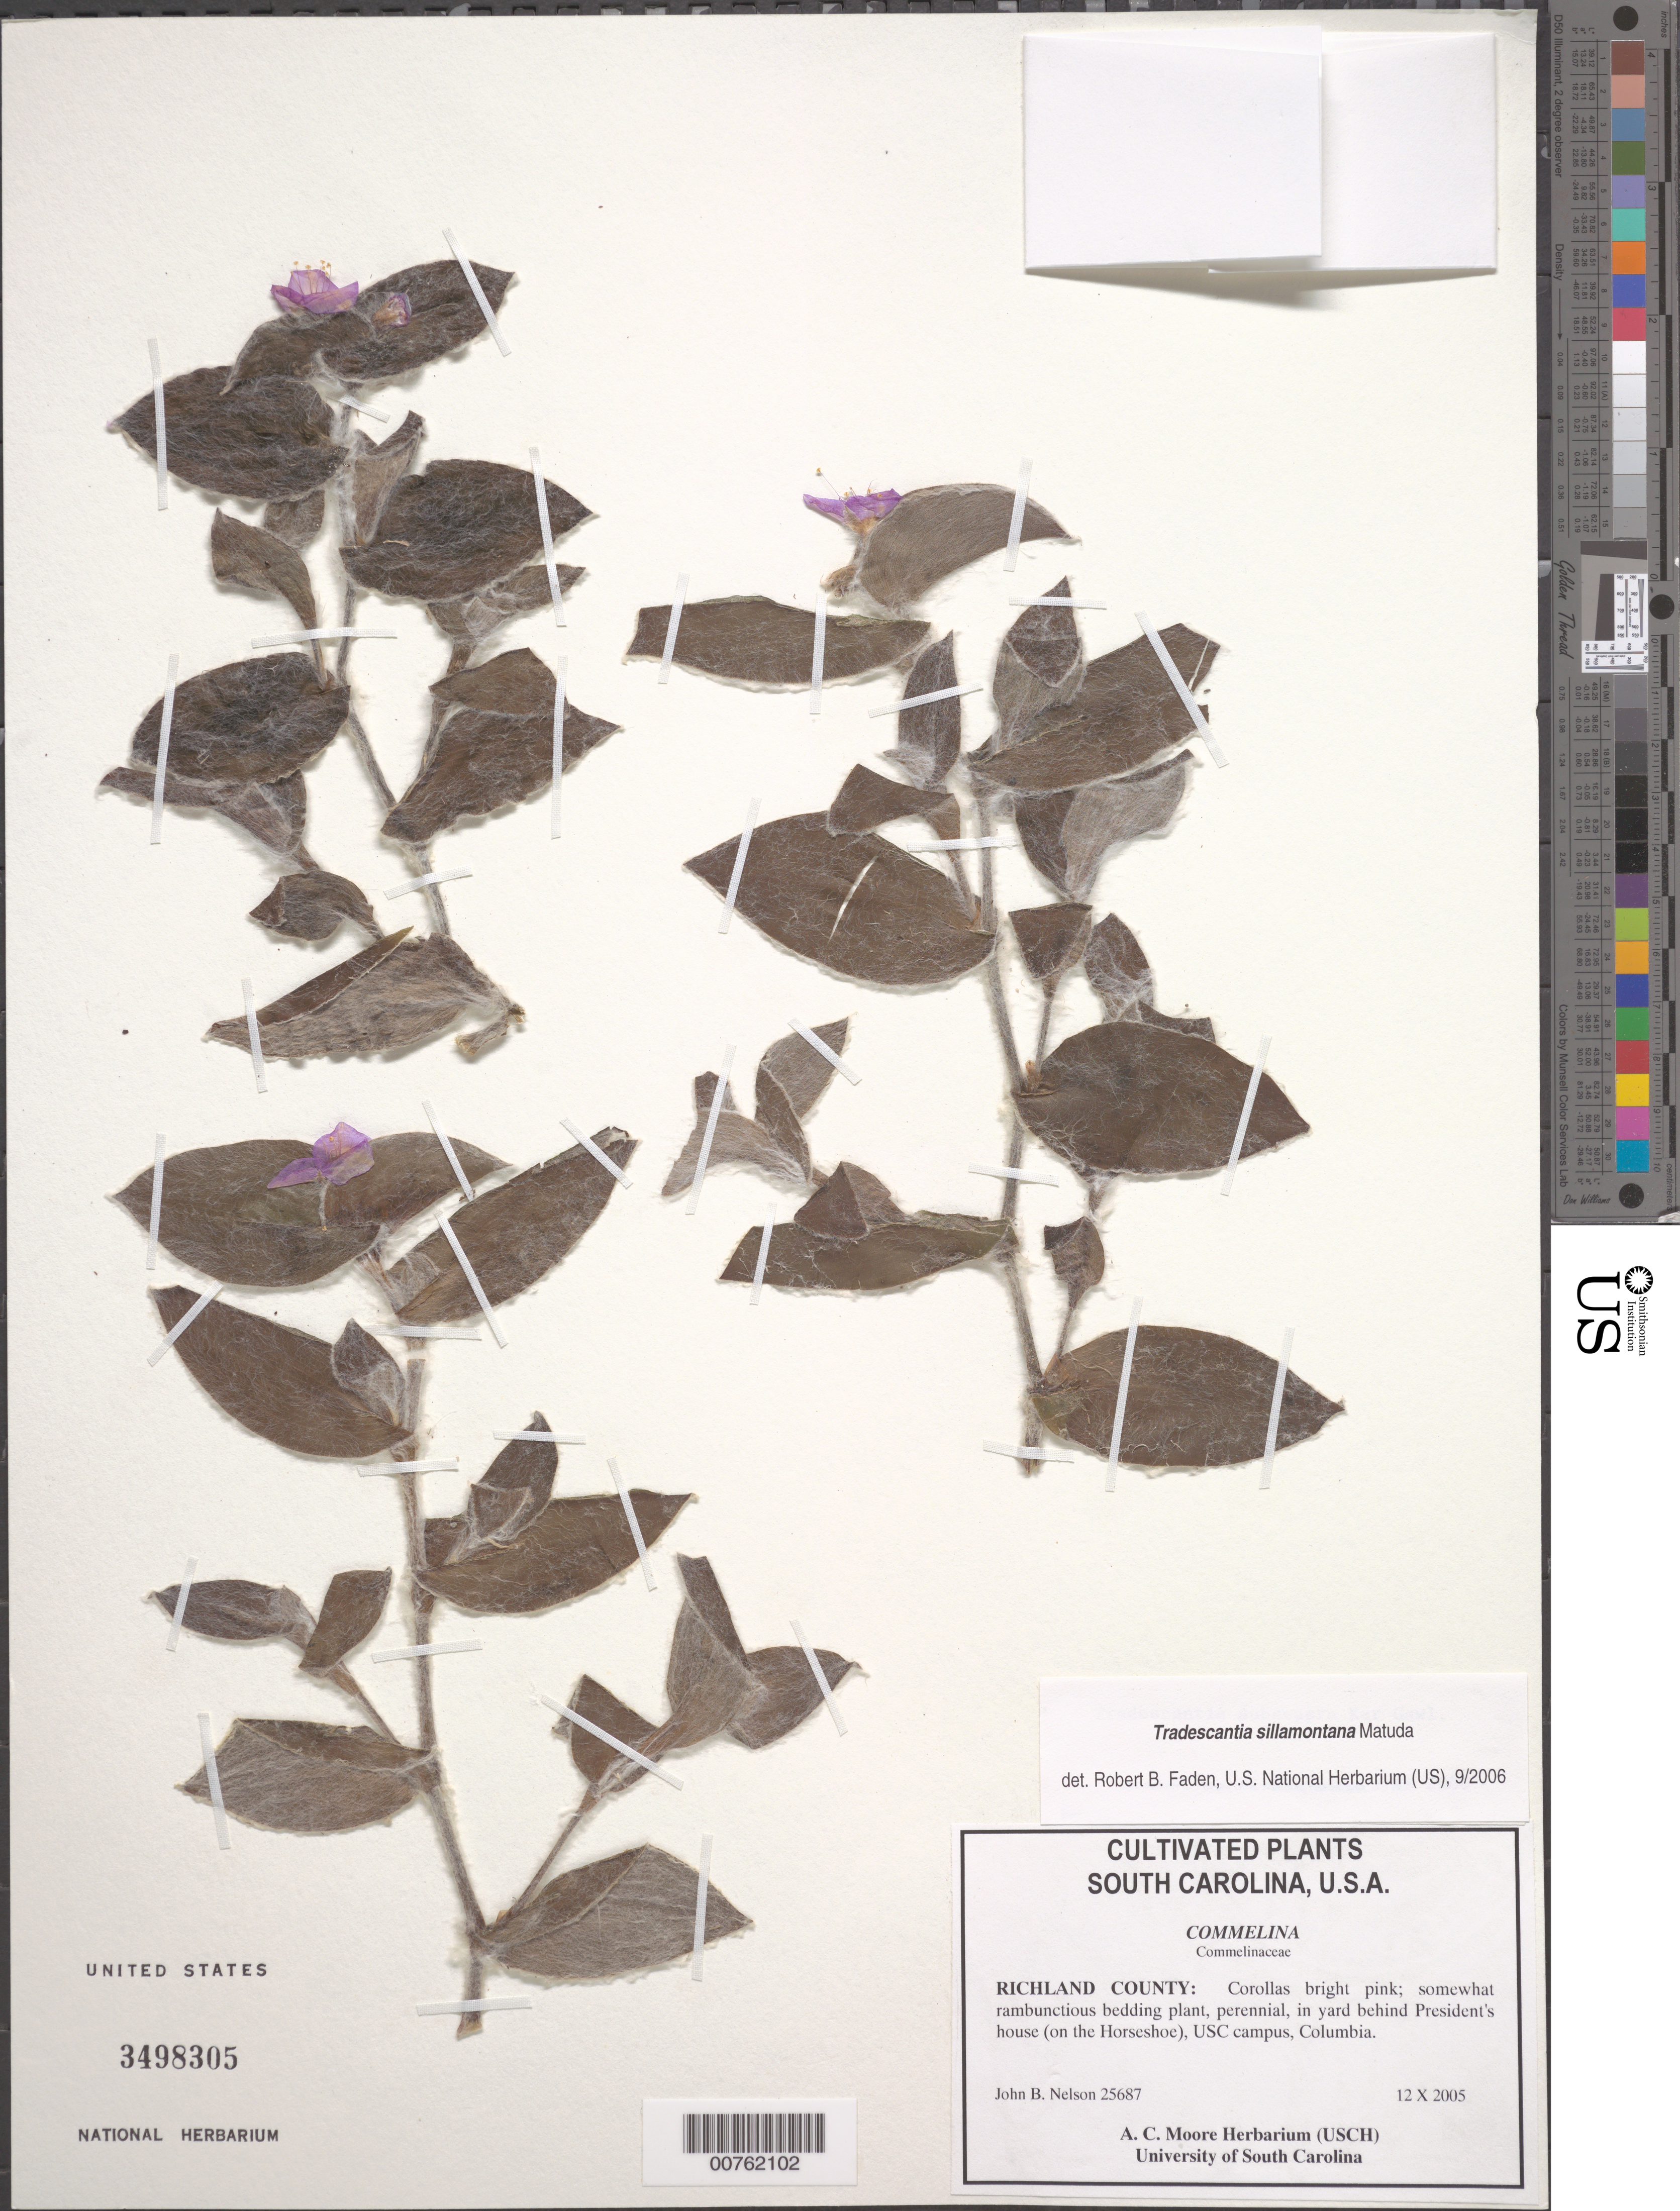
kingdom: Plantae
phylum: Tracheophyta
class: Liliopsida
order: Commelinales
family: Commelinaceae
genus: Tradescantia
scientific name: Tradescantia sillamontana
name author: Matuda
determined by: Faden, Robert B., (US), Smithsonian Institution - National Museum of Natural History (UNITED STATES)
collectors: J. Nelson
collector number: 25687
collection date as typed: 12 Oct 2005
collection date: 2005-10-12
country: United States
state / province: South Carolina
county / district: Richland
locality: USC campus; in yard behind the President's house (on the Horseshoe)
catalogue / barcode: US 3498305